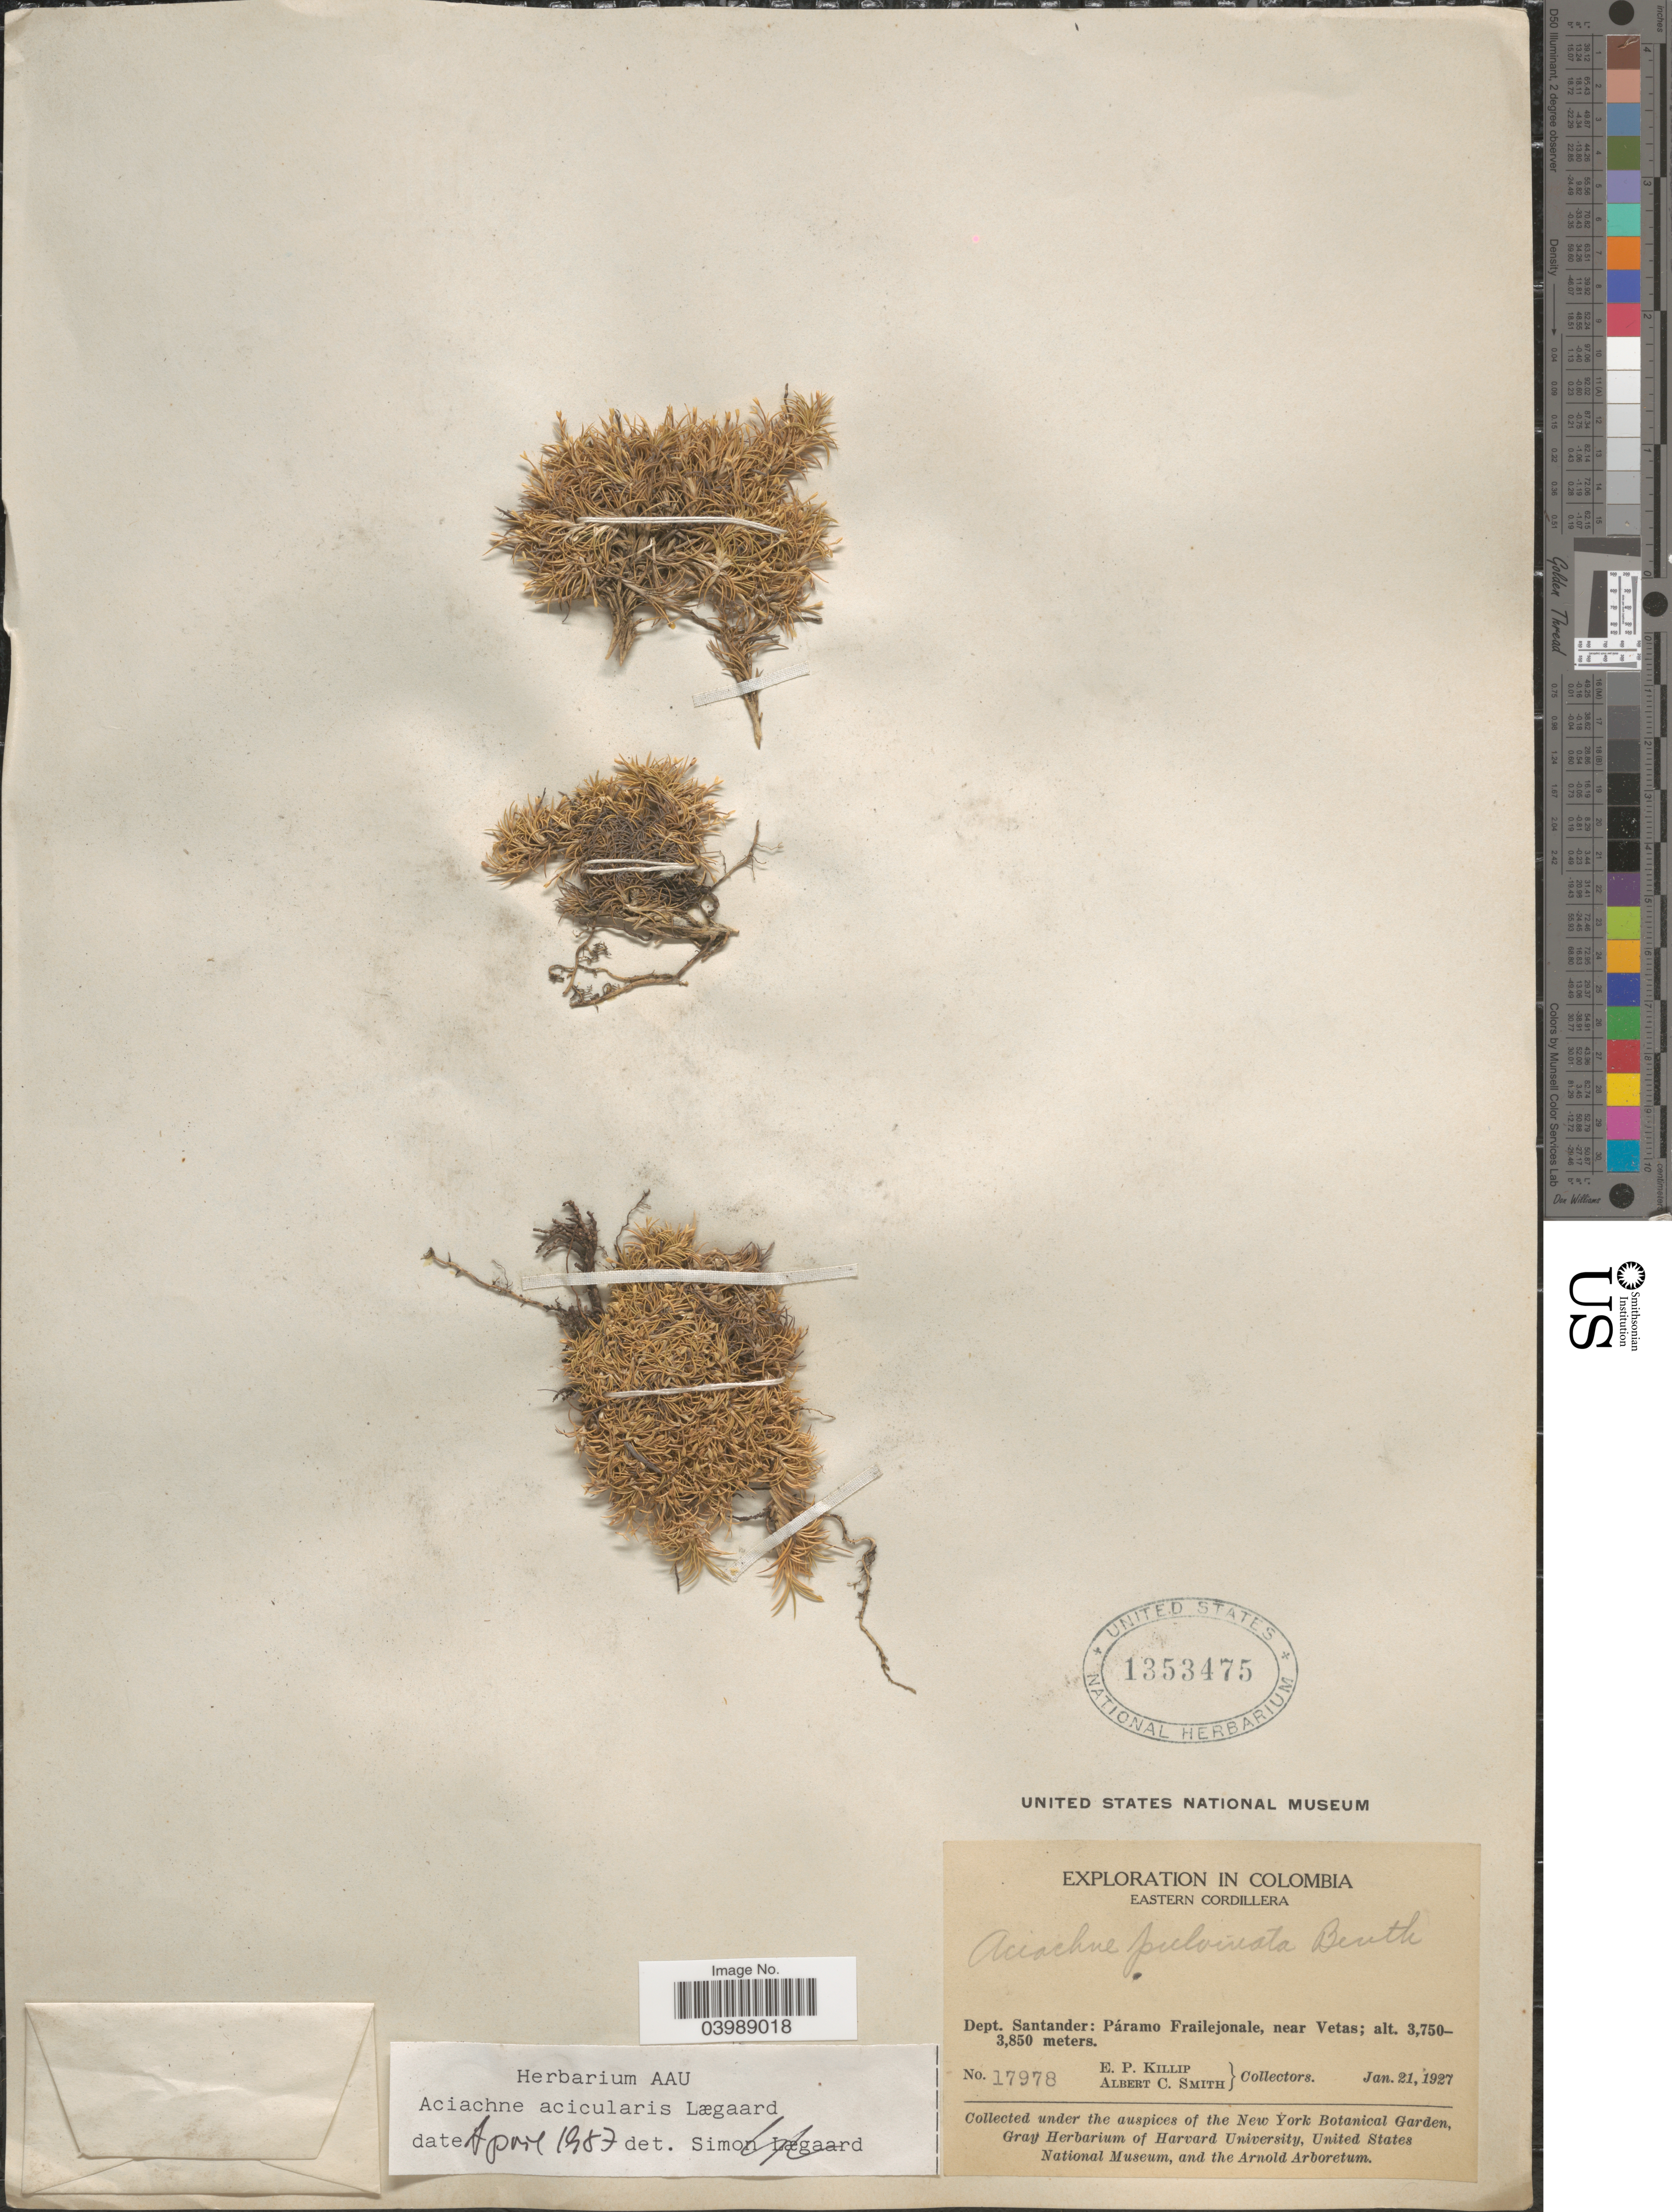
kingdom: Plantae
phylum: Tracheophyta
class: Liliopsida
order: Poales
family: Poaceae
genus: Aciachne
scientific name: Aciachne acicularis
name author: Lægaard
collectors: E. P. Killip & A. C. Smith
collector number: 17978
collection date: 1927-01-21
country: Colombia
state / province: Santander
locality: Eastern Cordillera. Dept. Santander: Páramo Frailejonale, near Vetas.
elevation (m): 3750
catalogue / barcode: US 1353475